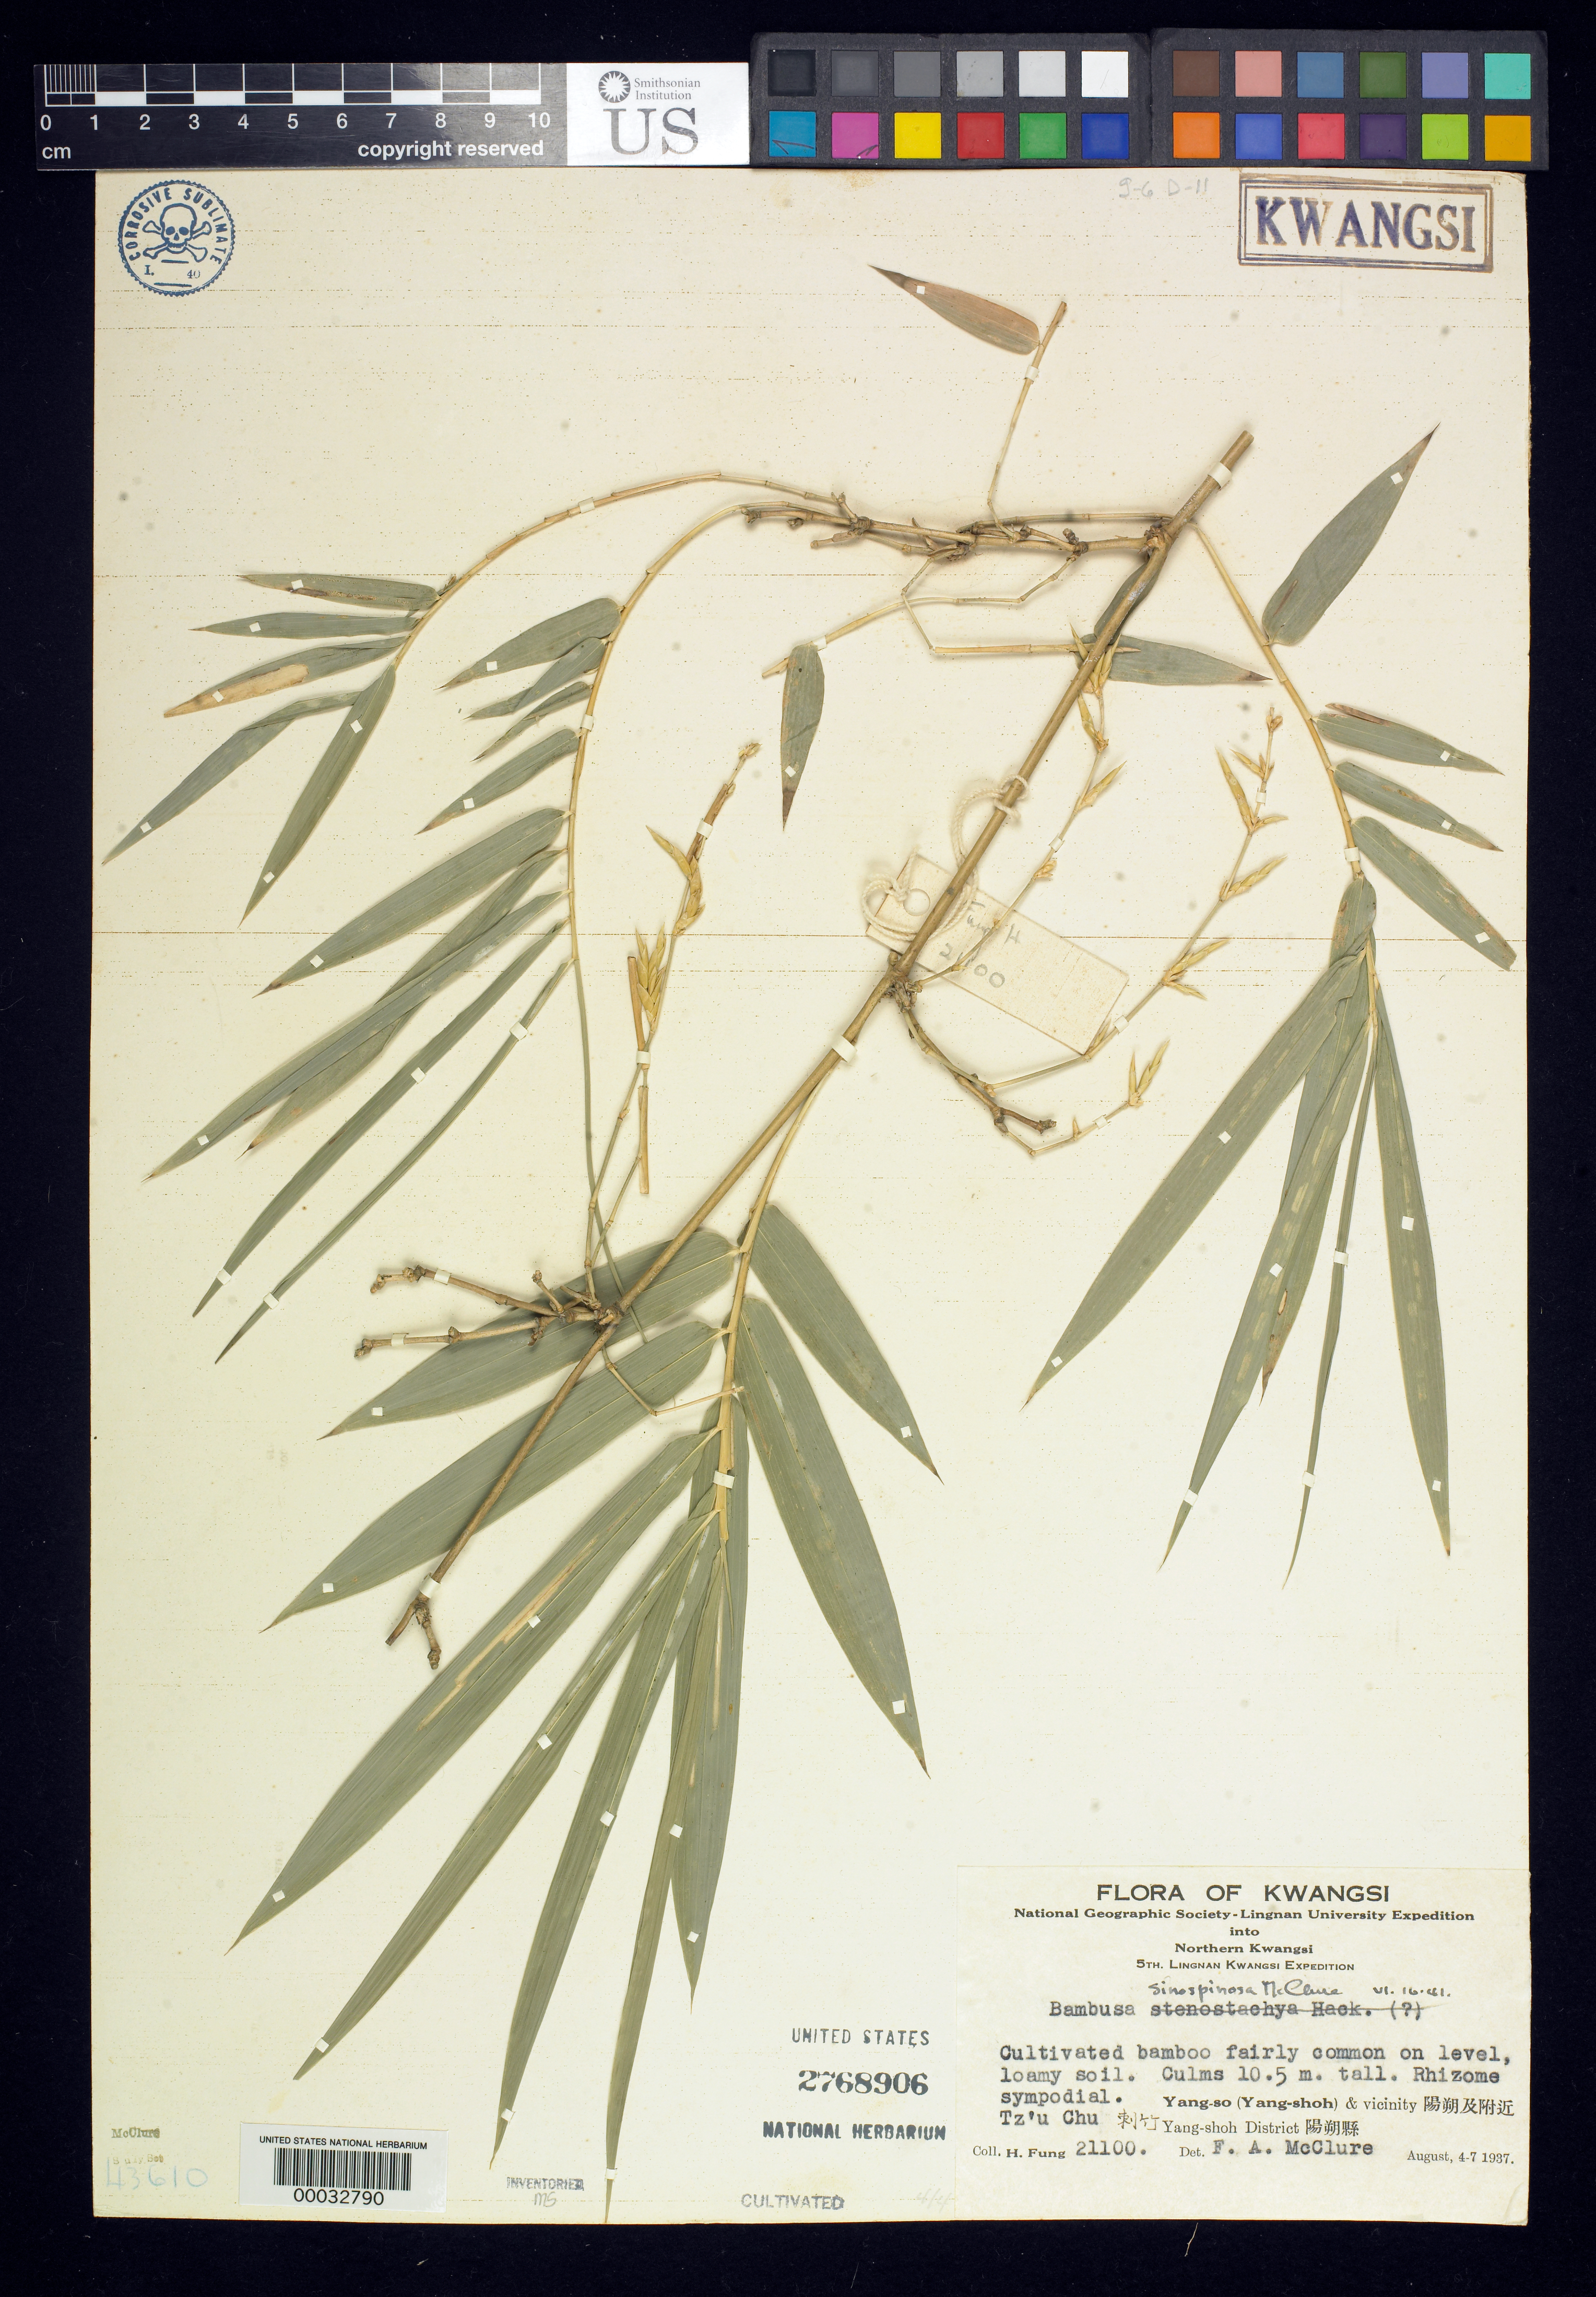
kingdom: Plantae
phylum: Tracheophyta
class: Liliopsida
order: Poales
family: Poaceae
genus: Bambusa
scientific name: Bambusa sinospinosa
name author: McClure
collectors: H. L. Fung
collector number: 21100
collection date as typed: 04 Aug 1937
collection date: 1937-08-04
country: China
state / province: Guangxi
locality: Yang-so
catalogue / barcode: US 2768906